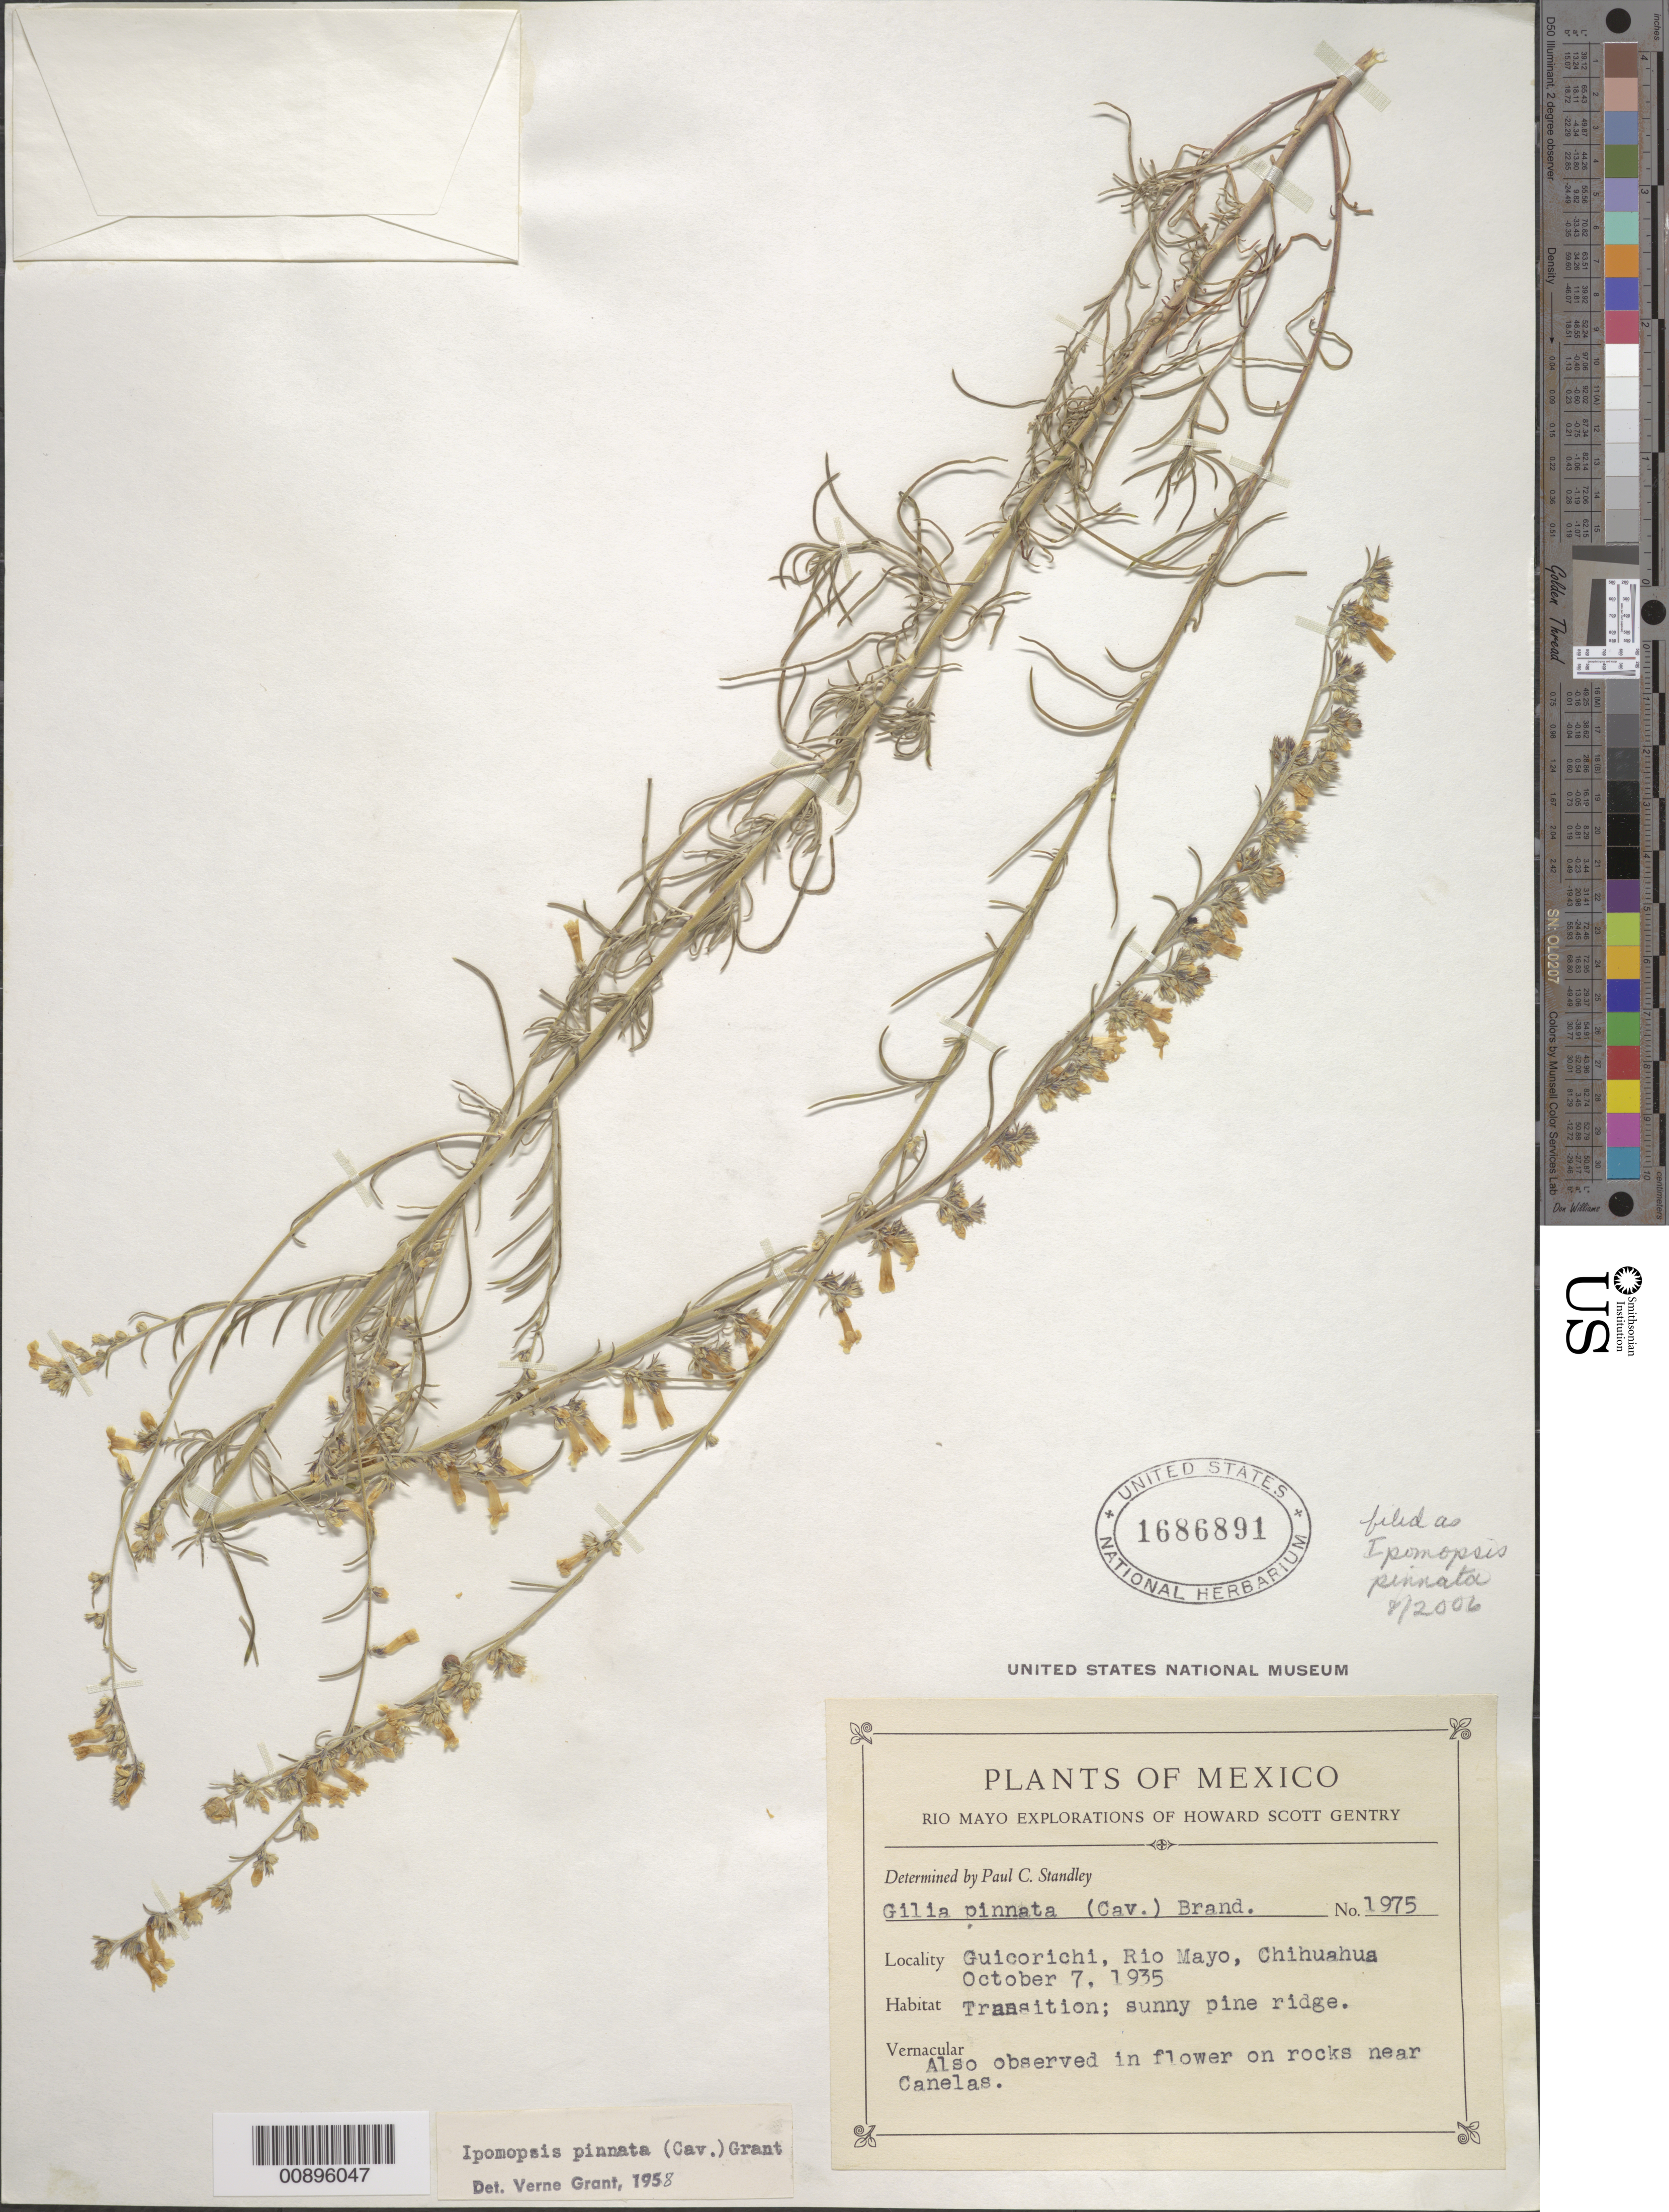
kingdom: Plantae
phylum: Tracheophyta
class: Magnoliopsida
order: Ericales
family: Polemoniaceae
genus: Ipomopsis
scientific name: Ipomopsis pinnata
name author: (Cav.) V.E. Grant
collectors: H. S. Gentry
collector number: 1975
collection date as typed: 07 Oct 1935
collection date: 1935-10-07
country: Mexico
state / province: Chihuahua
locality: Guicorichi, Rio Mayo, Chihuahua.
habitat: Transition; sunny pine ridge.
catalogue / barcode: US 1686891